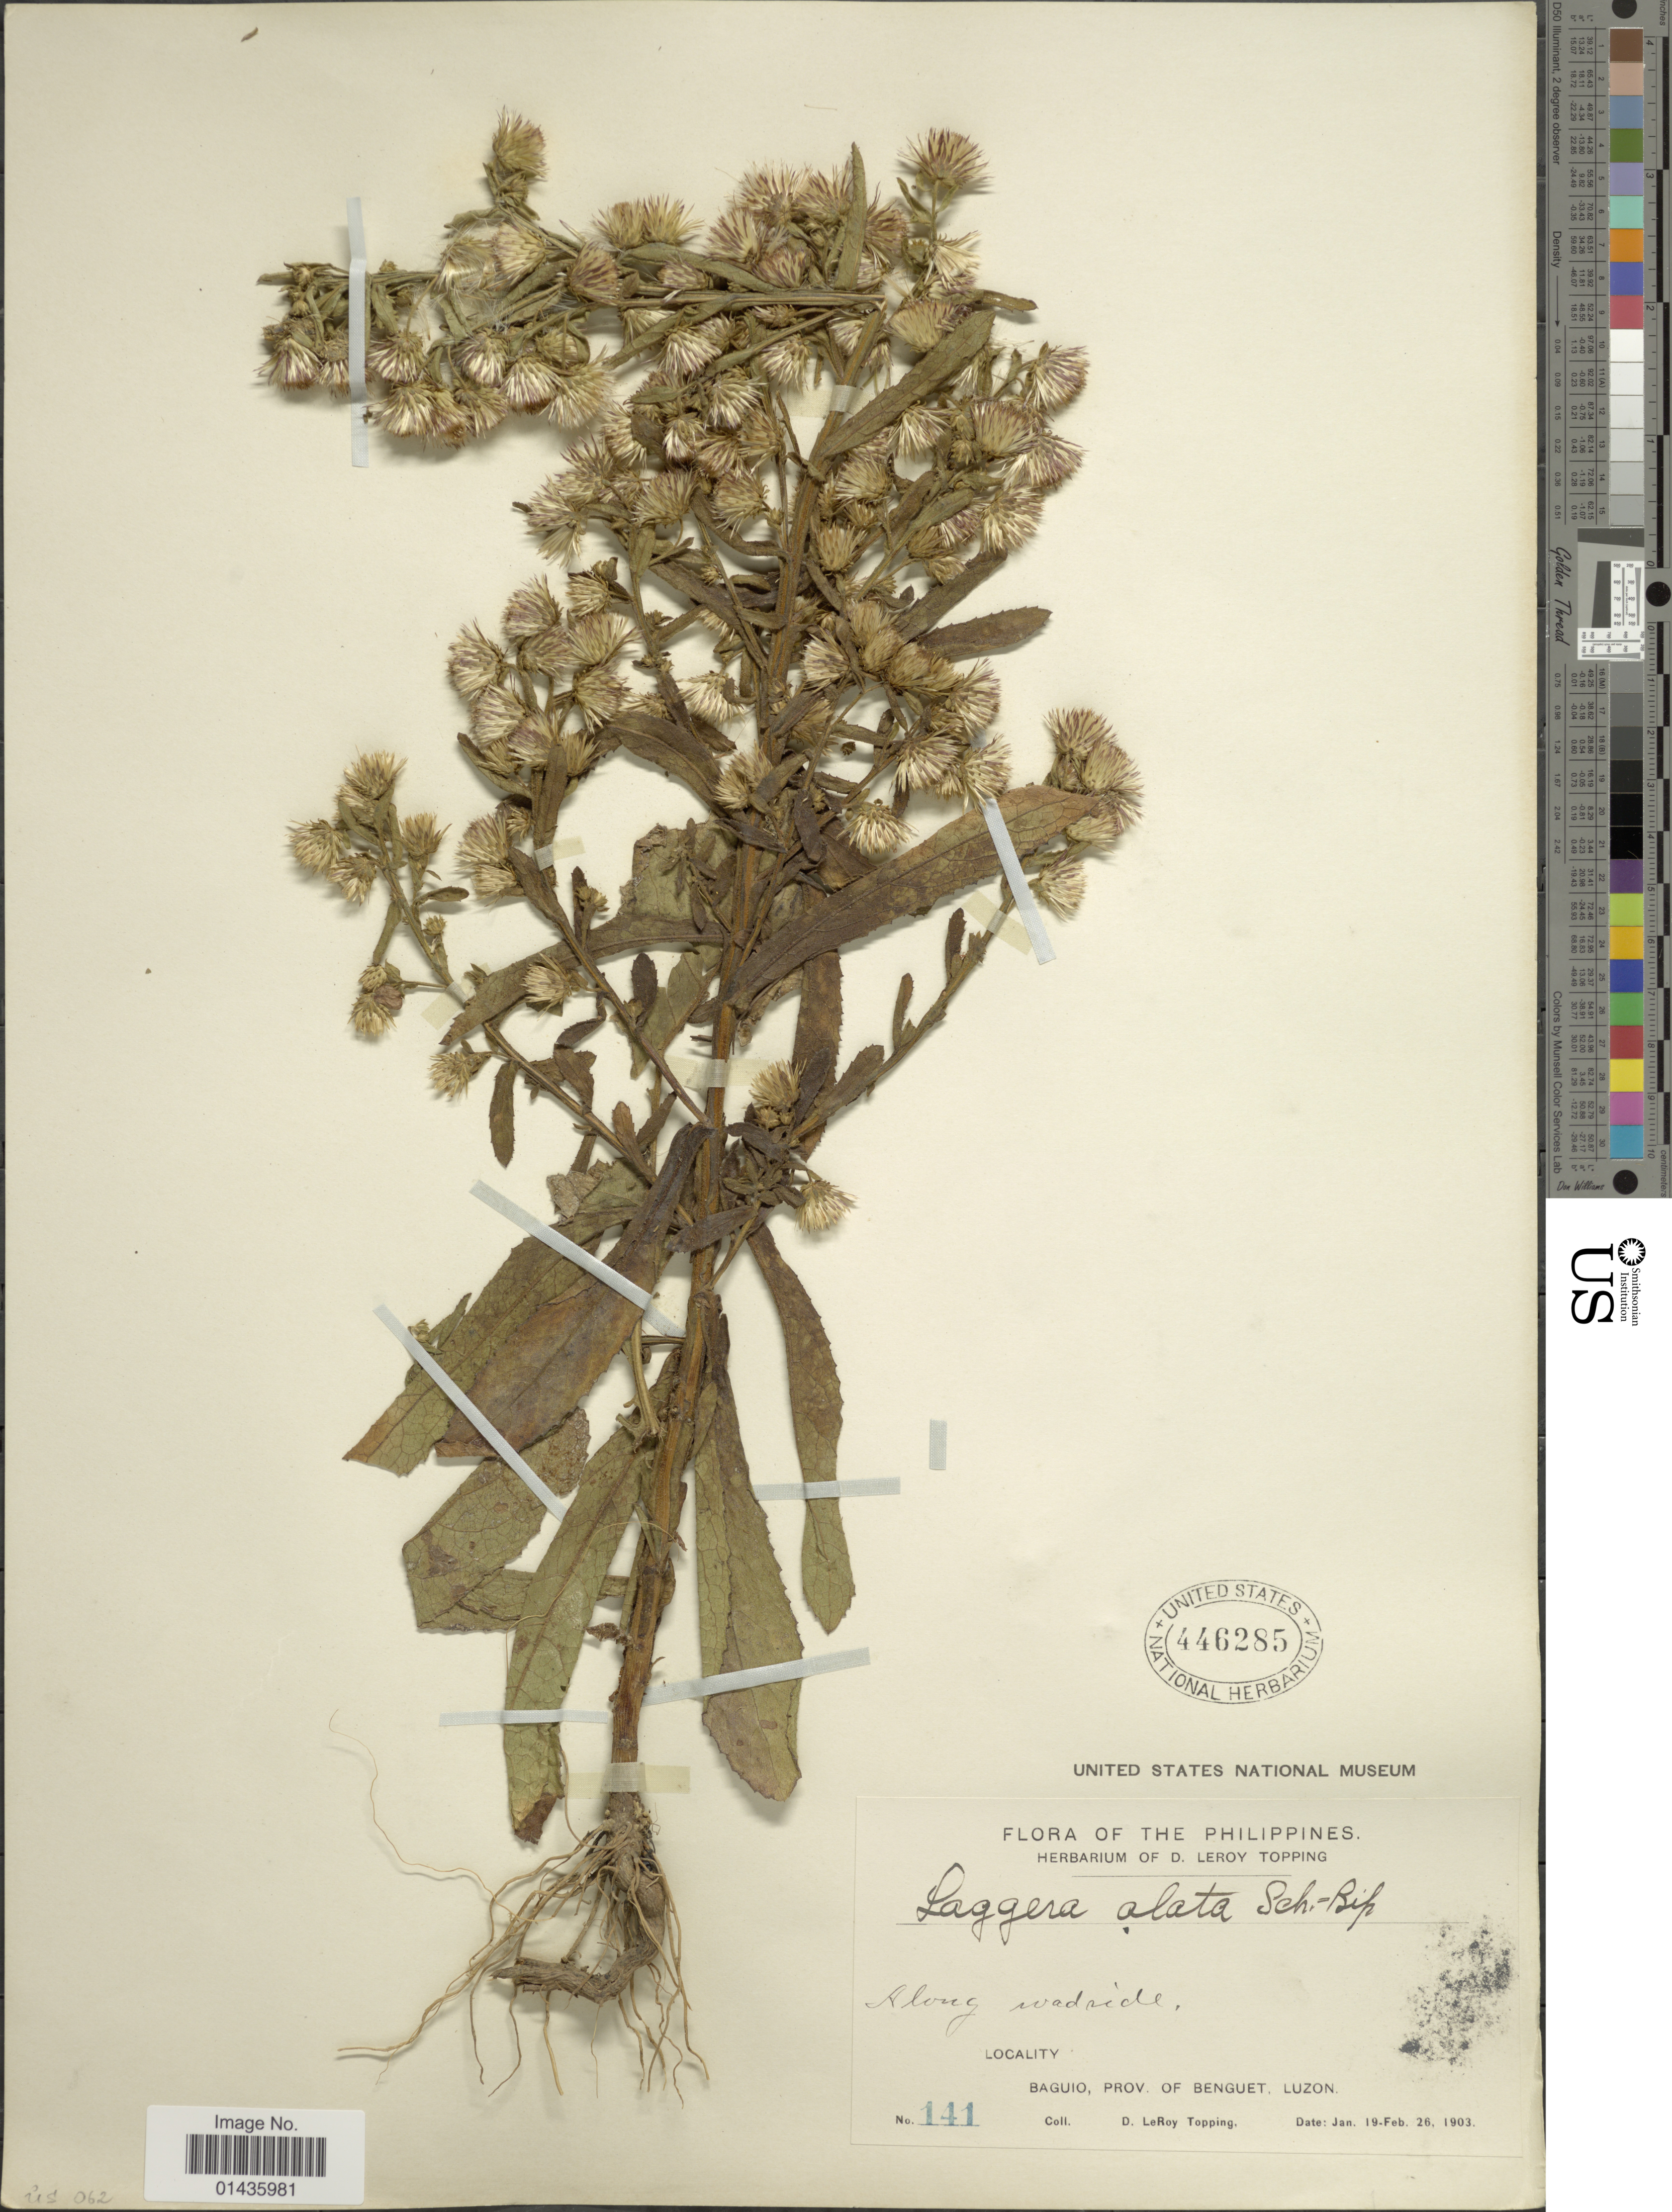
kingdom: Plantae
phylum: Tracheophyta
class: Magnoliopsida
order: Asterales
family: Asteraceae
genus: Laggera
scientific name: Laggera alata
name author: Sch. Bip.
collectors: D. L. Topping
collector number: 141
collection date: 1903-01-19/1903-02-26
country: Philippines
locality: Baguio, Prov. of Benguet, Luzon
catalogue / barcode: US 446285